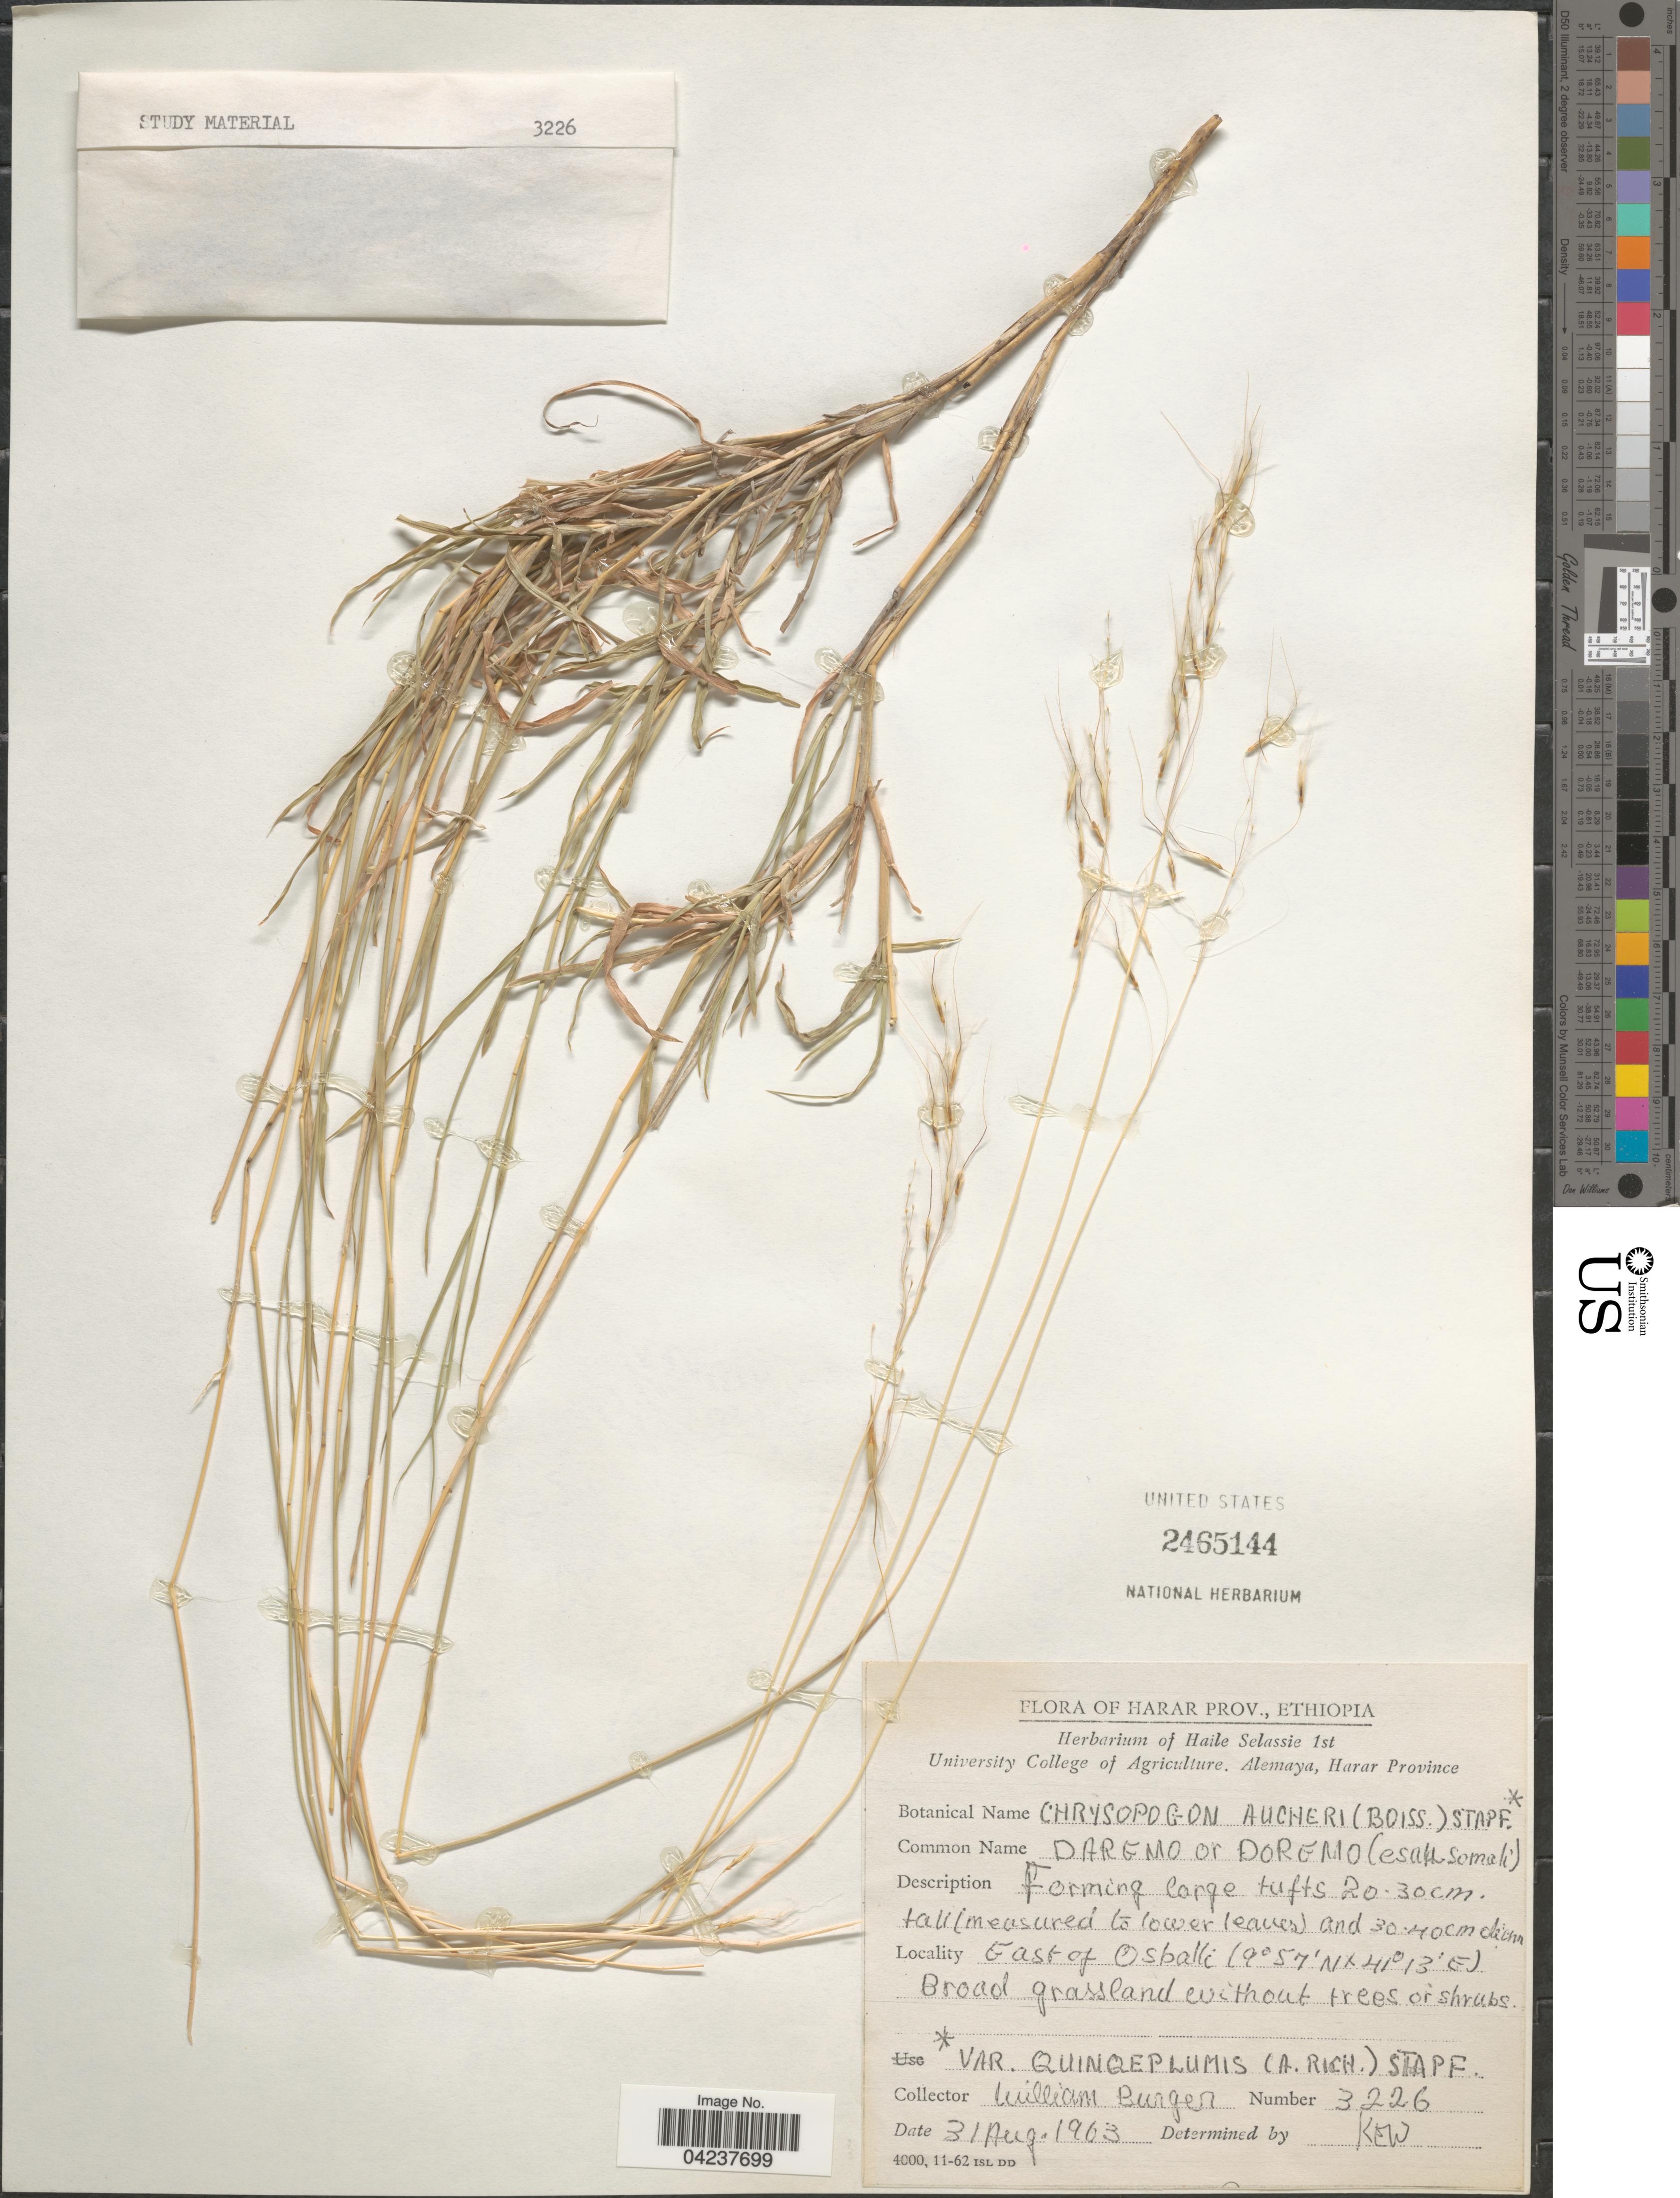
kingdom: Plantae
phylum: Tracheophyta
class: Liliopsida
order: Poales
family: Poaceae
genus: Chrysopogon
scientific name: Chrysopogon plumulosus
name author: Hochst.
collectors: W. Burger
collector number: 3226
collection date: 1963-08-31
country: Ethiopia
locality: Harar Prov. East of Osballi.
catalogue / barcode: US 2465144